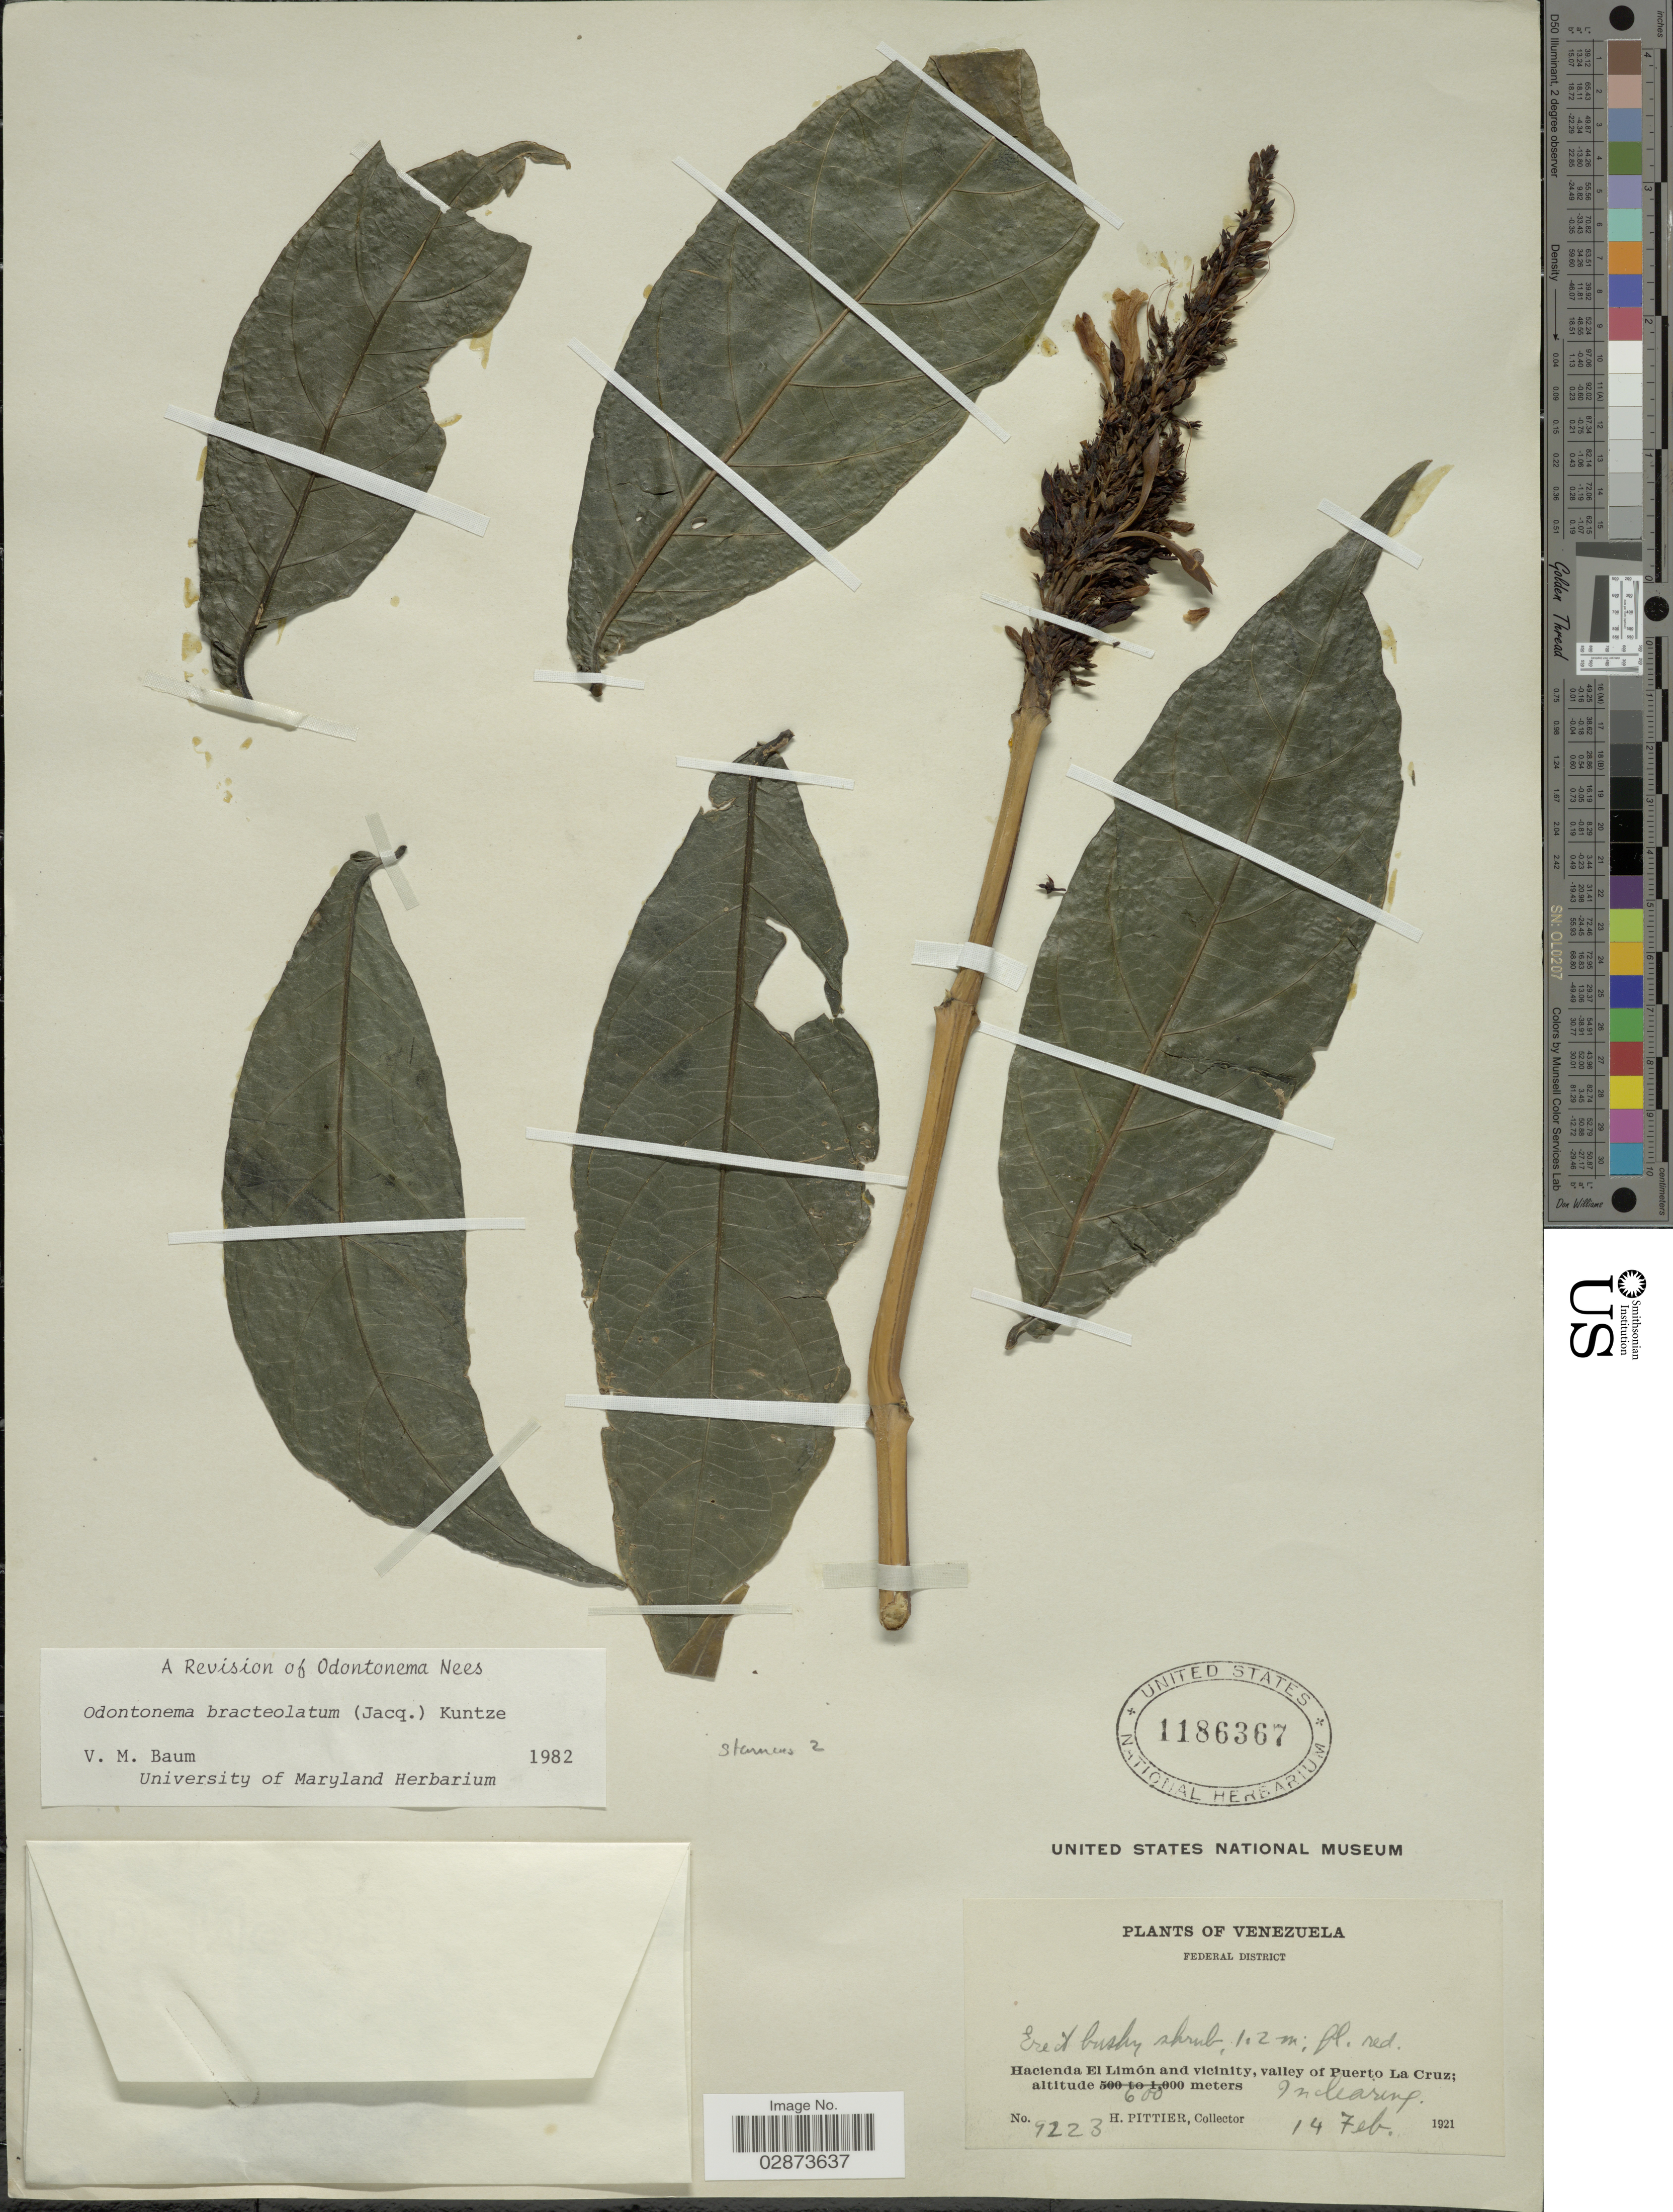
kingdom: Plantae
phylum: Tracheophyta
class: Magnoliopsida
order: Lamiales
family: Acanthaceae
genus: Odontonema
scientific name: Odontonema bracteolatum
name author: (Jacq.) Kuntze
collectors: H. F. Pittier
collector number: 9223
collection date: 1921-02-14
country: Venezuela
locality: Federal District. Hacienda El Limóm and vicinity, valley of Puerto La Cruz.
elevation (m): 600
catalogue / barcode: US 1186367